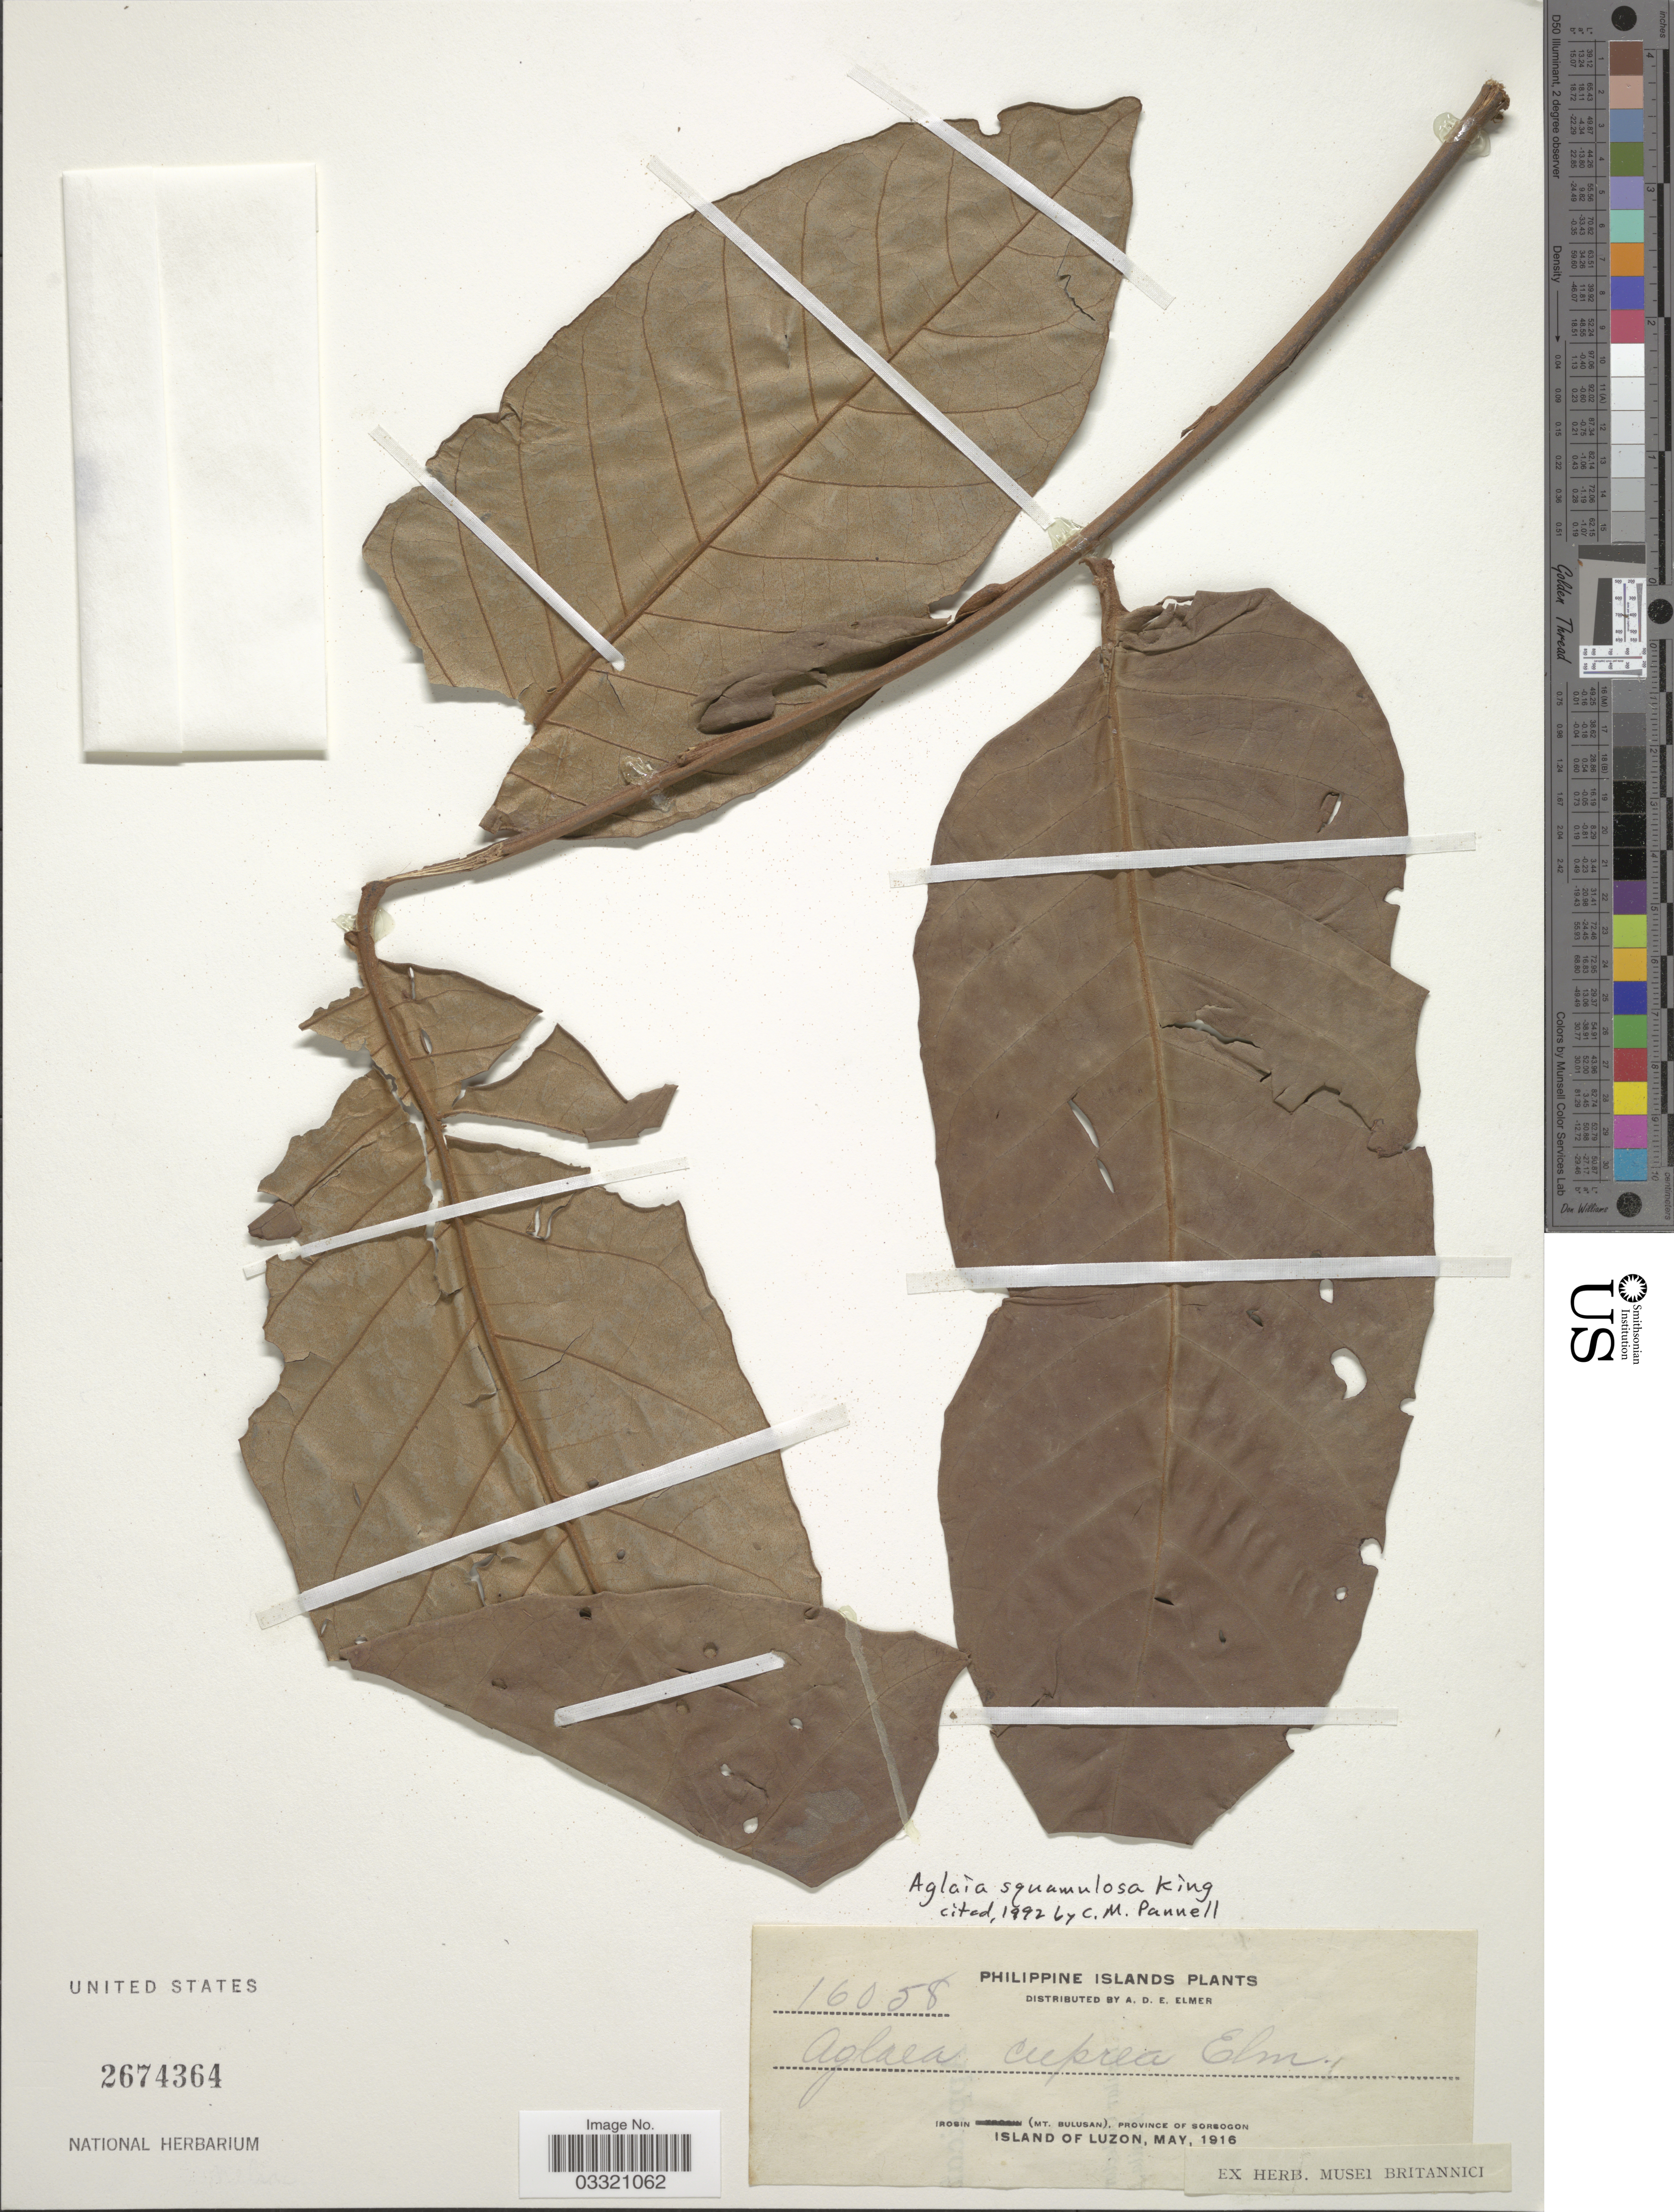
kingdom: Plantae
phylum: Tracheophyta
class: Magnoliopsida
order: Sapindales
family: Meliaceae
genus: Aglaia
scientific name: Aglaia squamulosa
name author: King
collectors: A. D. E. Elmer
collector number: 16058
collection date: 1916-05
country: Philippines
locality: Irosin (Mt. Bulusan). Province of Sorsogon. Island of Luzon.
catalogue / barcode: US 2674364